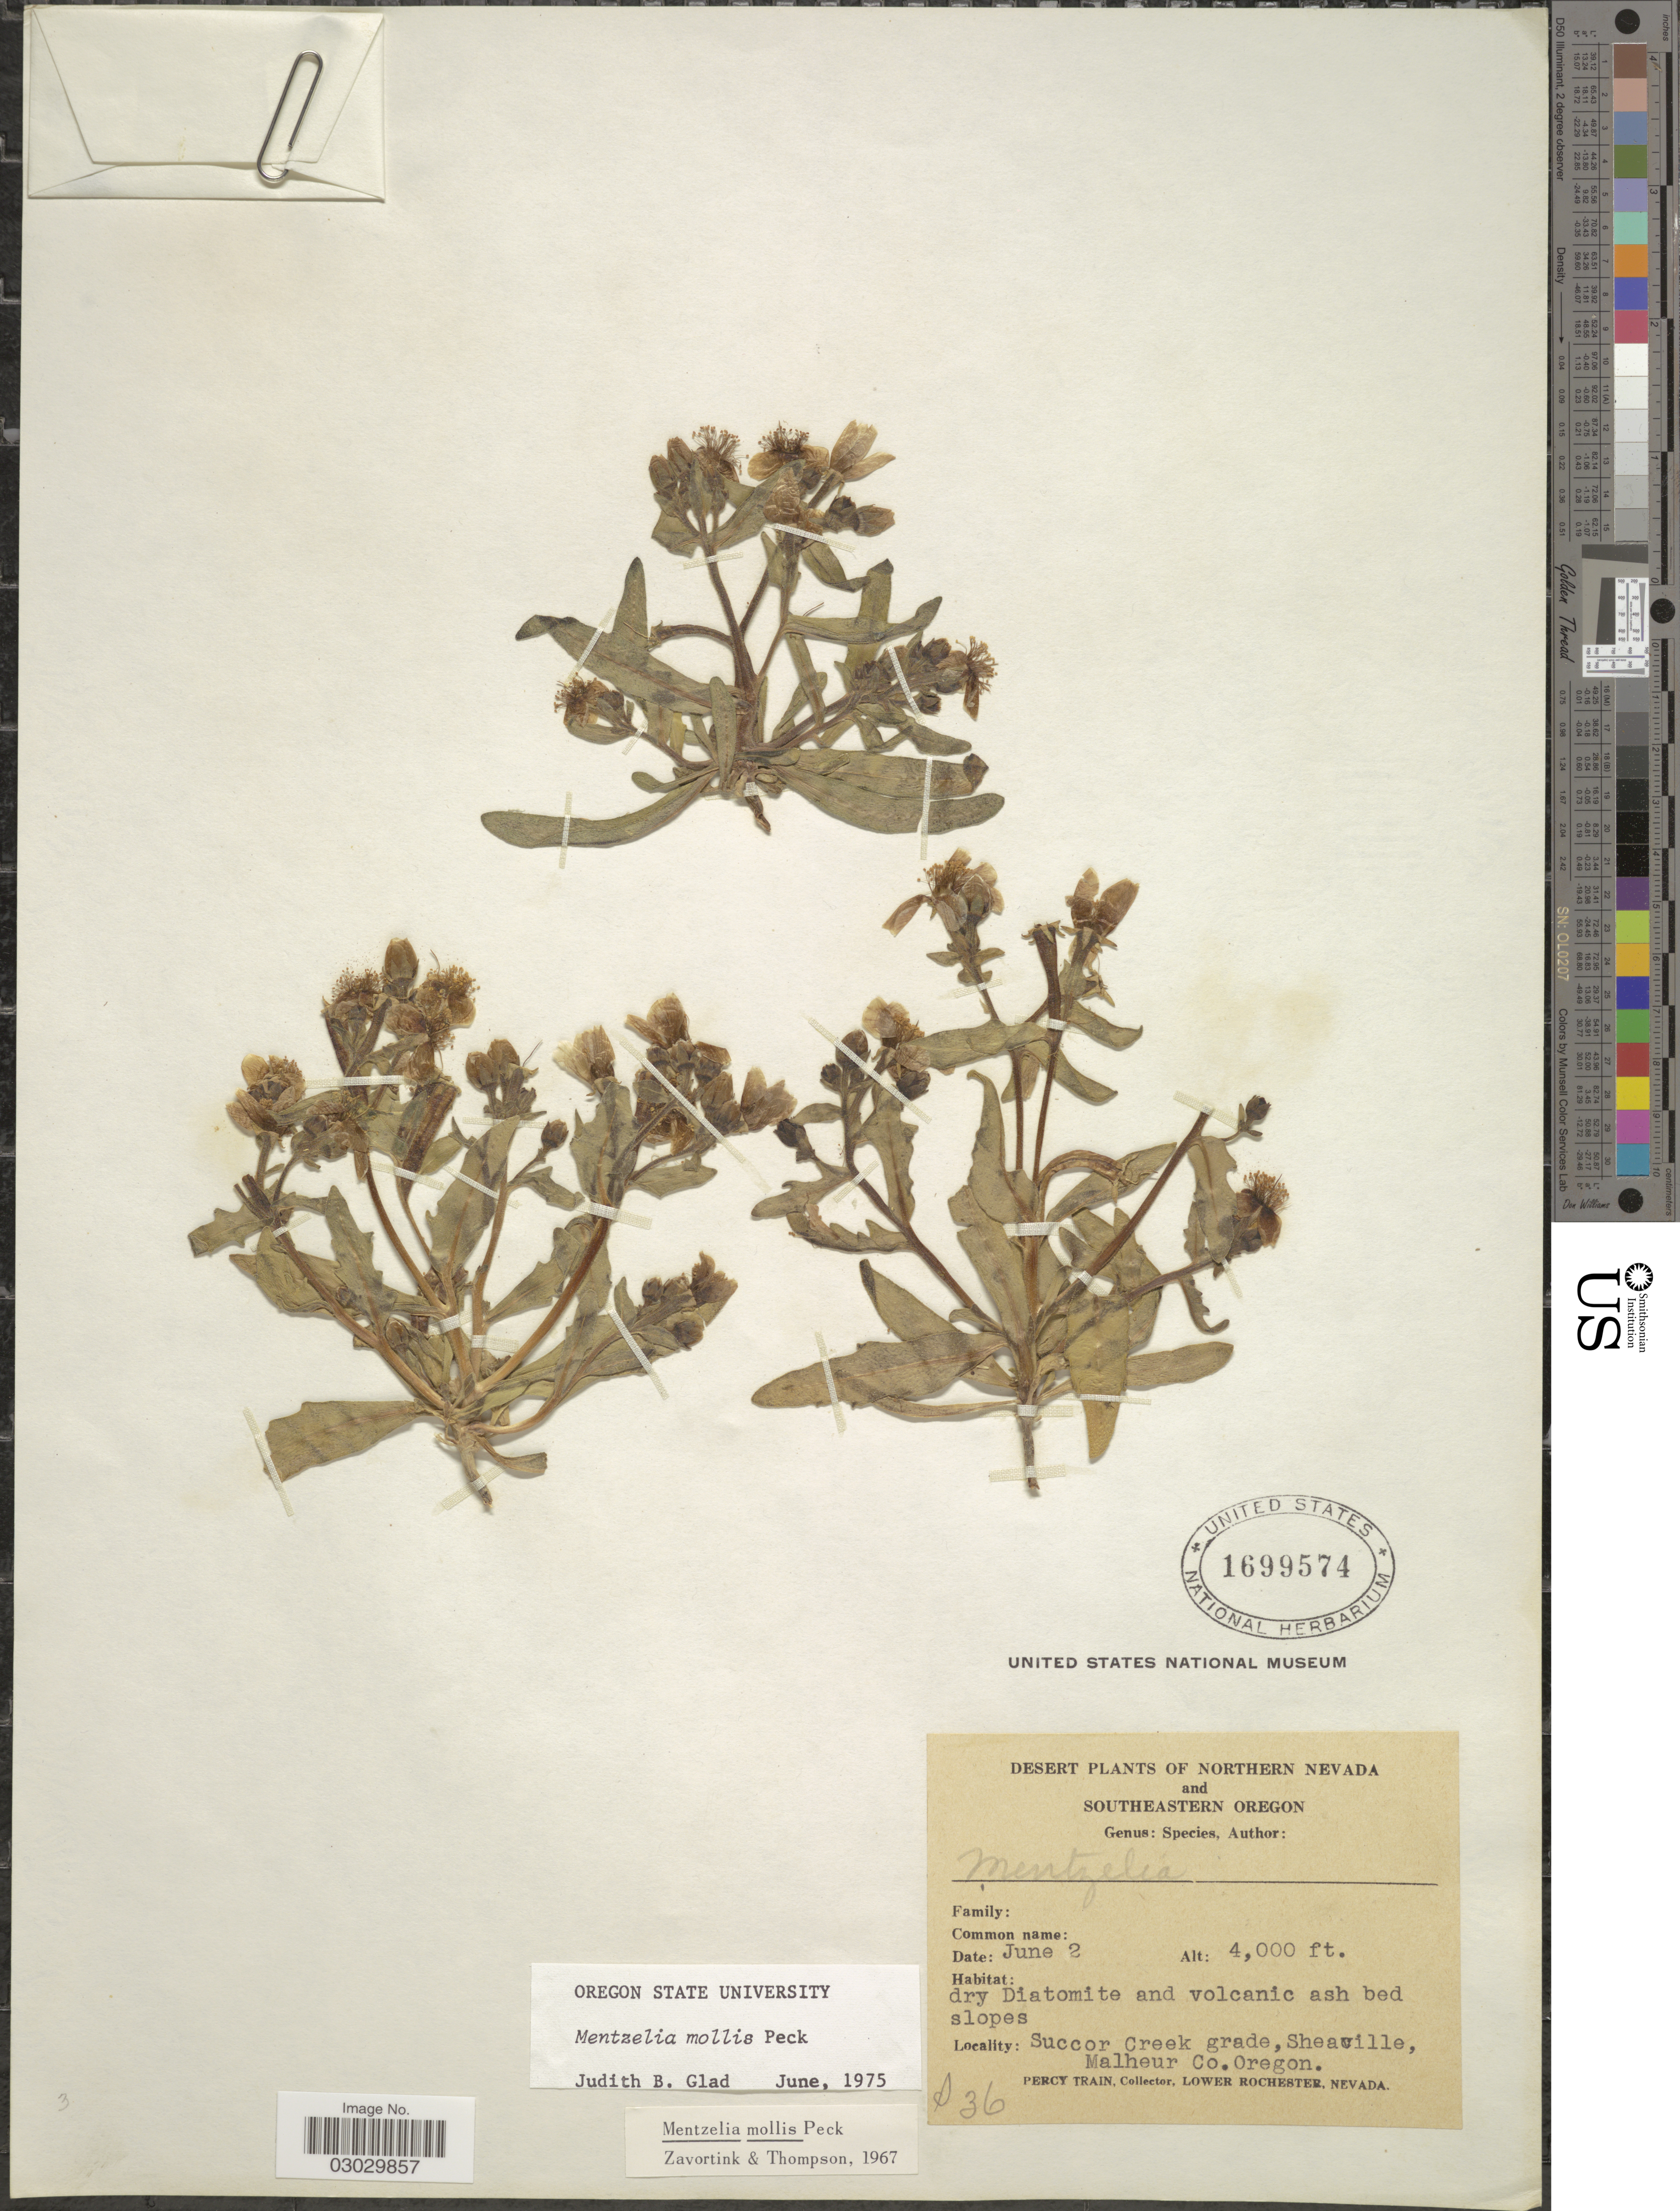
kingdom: Plantae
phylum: Tracheophyta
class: Magnoliopsida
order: Cornales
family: Loasaceae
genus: Mentzelia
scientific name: Mentzelia mollis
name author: M. Peck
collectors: P. Train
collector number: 36?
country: United States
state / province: Oregon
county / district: Malheur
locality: Southeastern Oregon. Succor Creek grade, Sheaville, Malheur Co.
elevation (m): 1219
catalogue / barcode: US 1699574